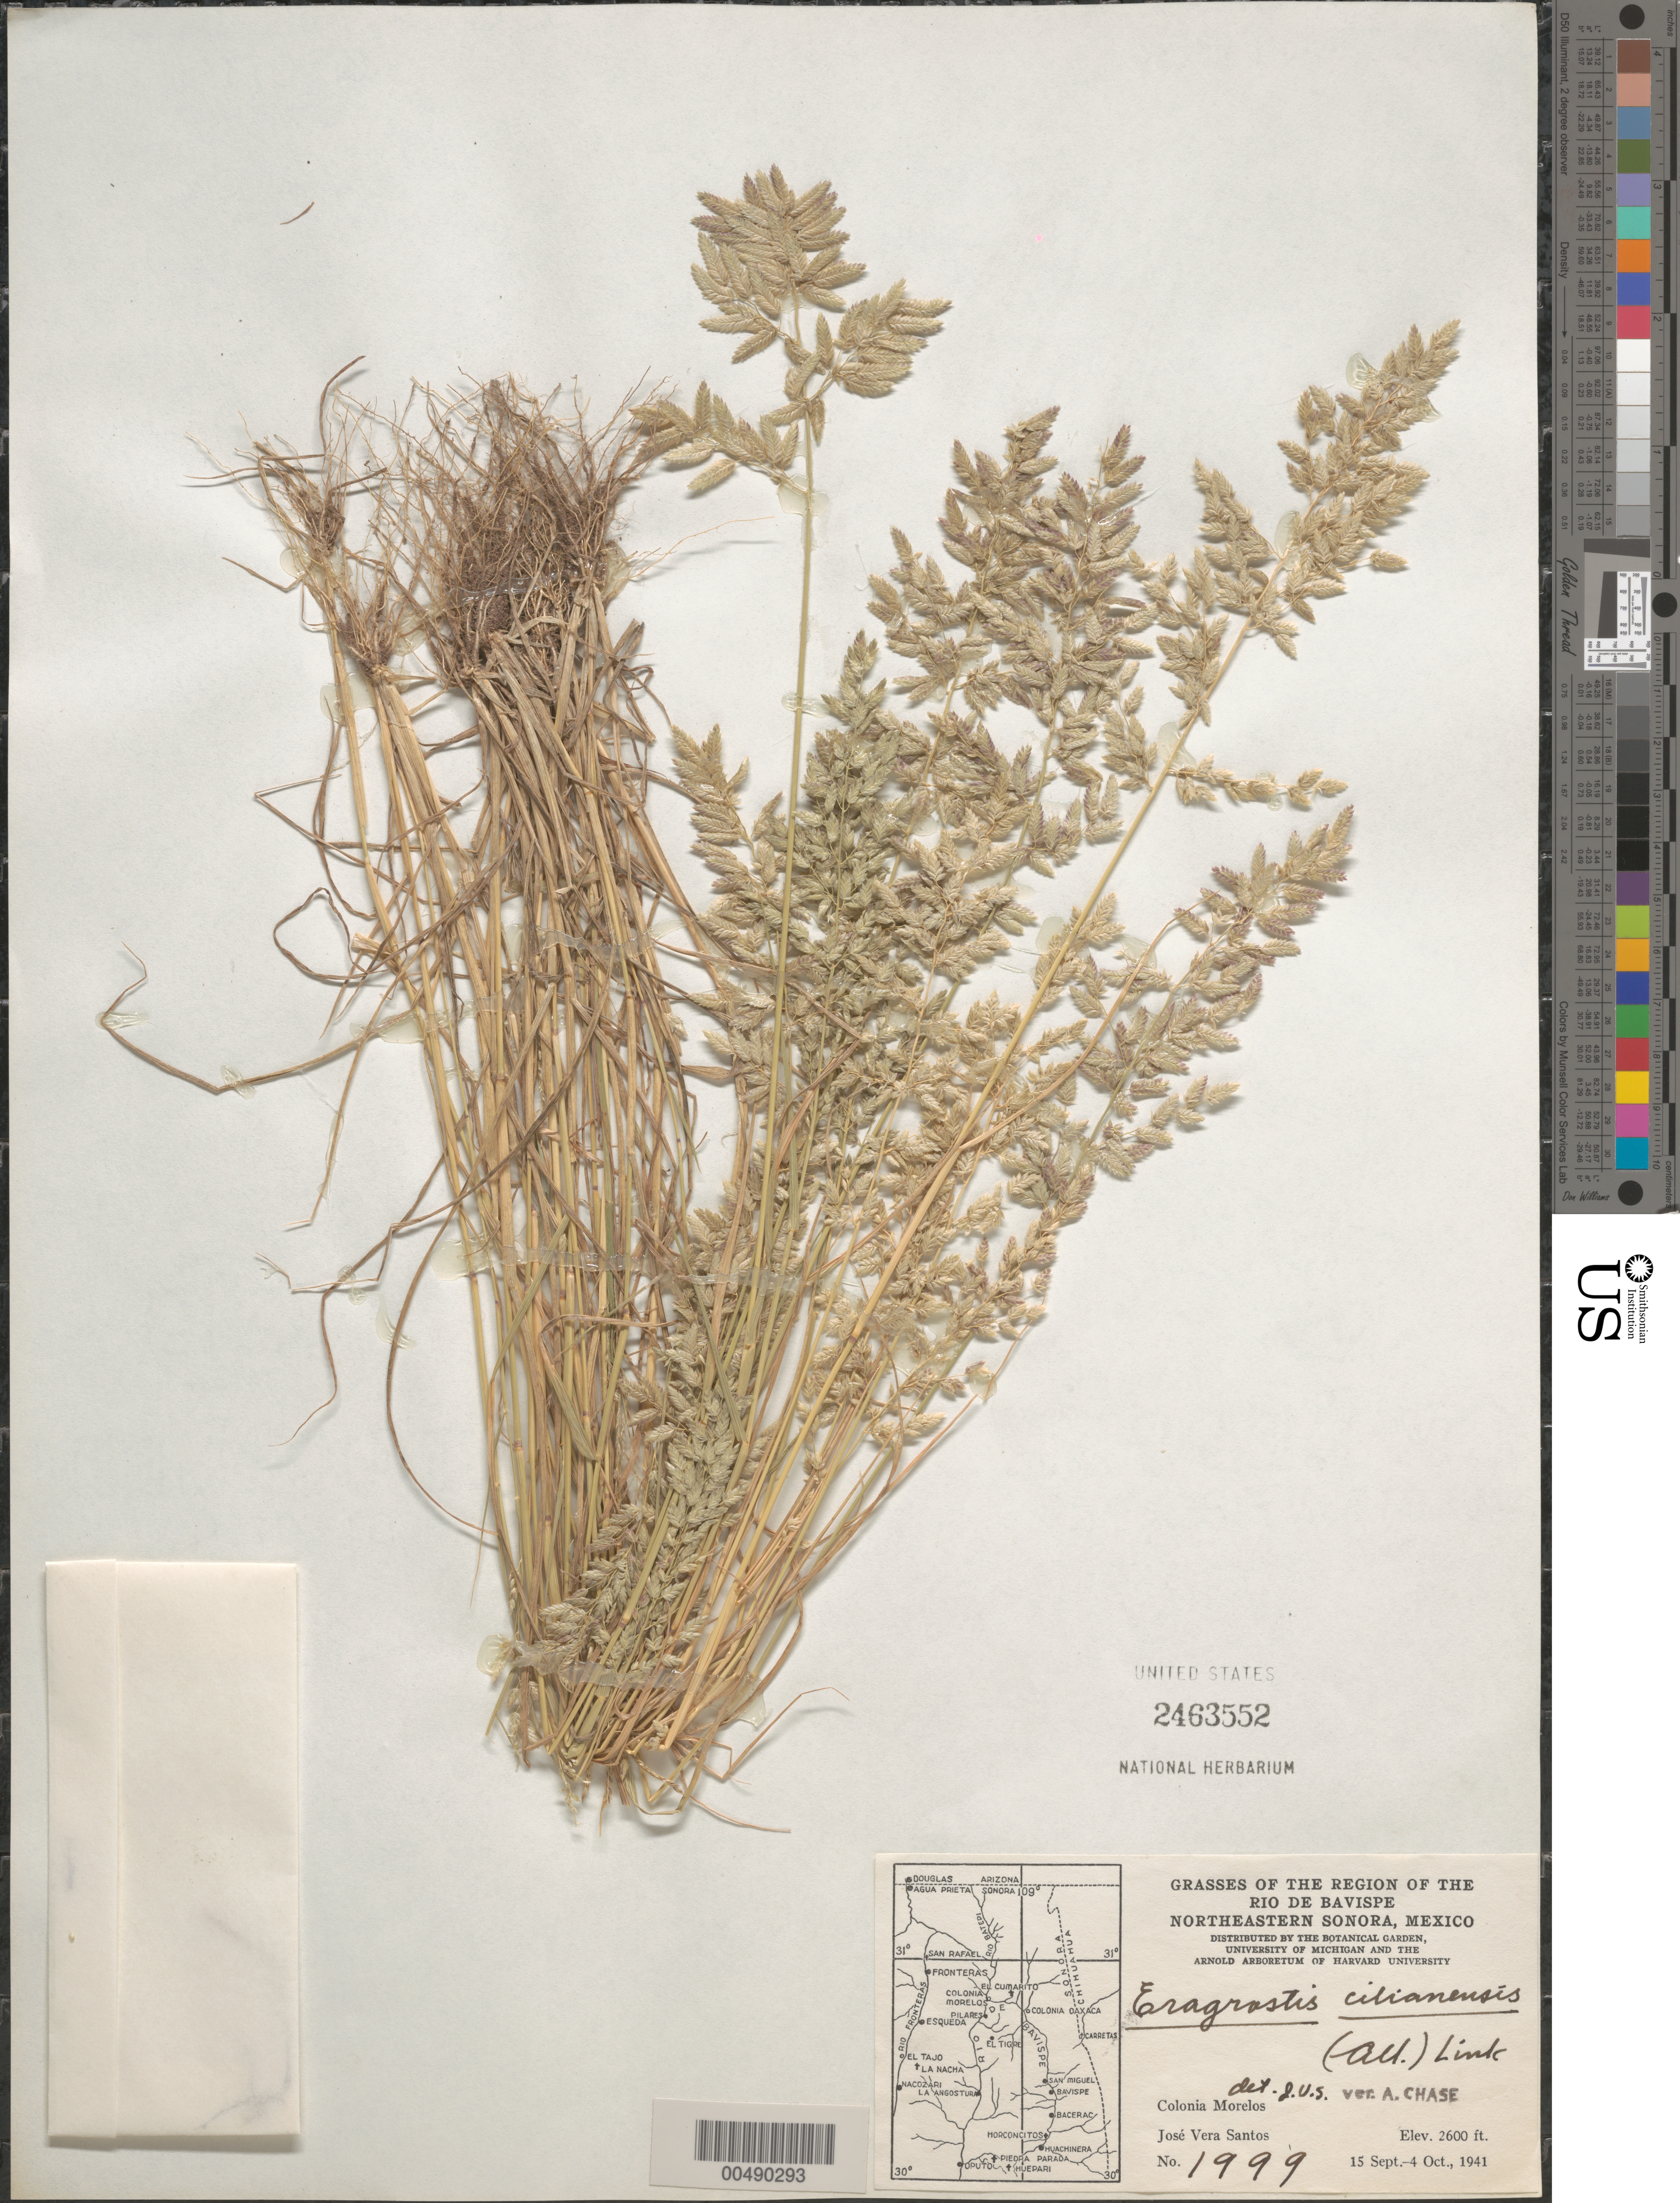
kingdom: Plantae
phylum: Tracheophyta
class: Liliopsida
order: Poales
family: Poaceae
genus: Eragrostis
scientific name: Eragrostis cilianensis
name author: (Bellardi) Vignolo ex Janch.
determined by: Chase, [M.] Agnes, (US)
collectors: J. V. Santos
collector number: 1999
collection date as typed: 15 Sep 1941 to 4 Oct 1941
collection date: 1941-09-15/1941-10-04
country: Mexico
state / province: Sonora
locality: Region of the Rio de Bavispe, NE Sonora, Colonia Morelos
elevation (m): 792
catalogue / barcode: US 2463552